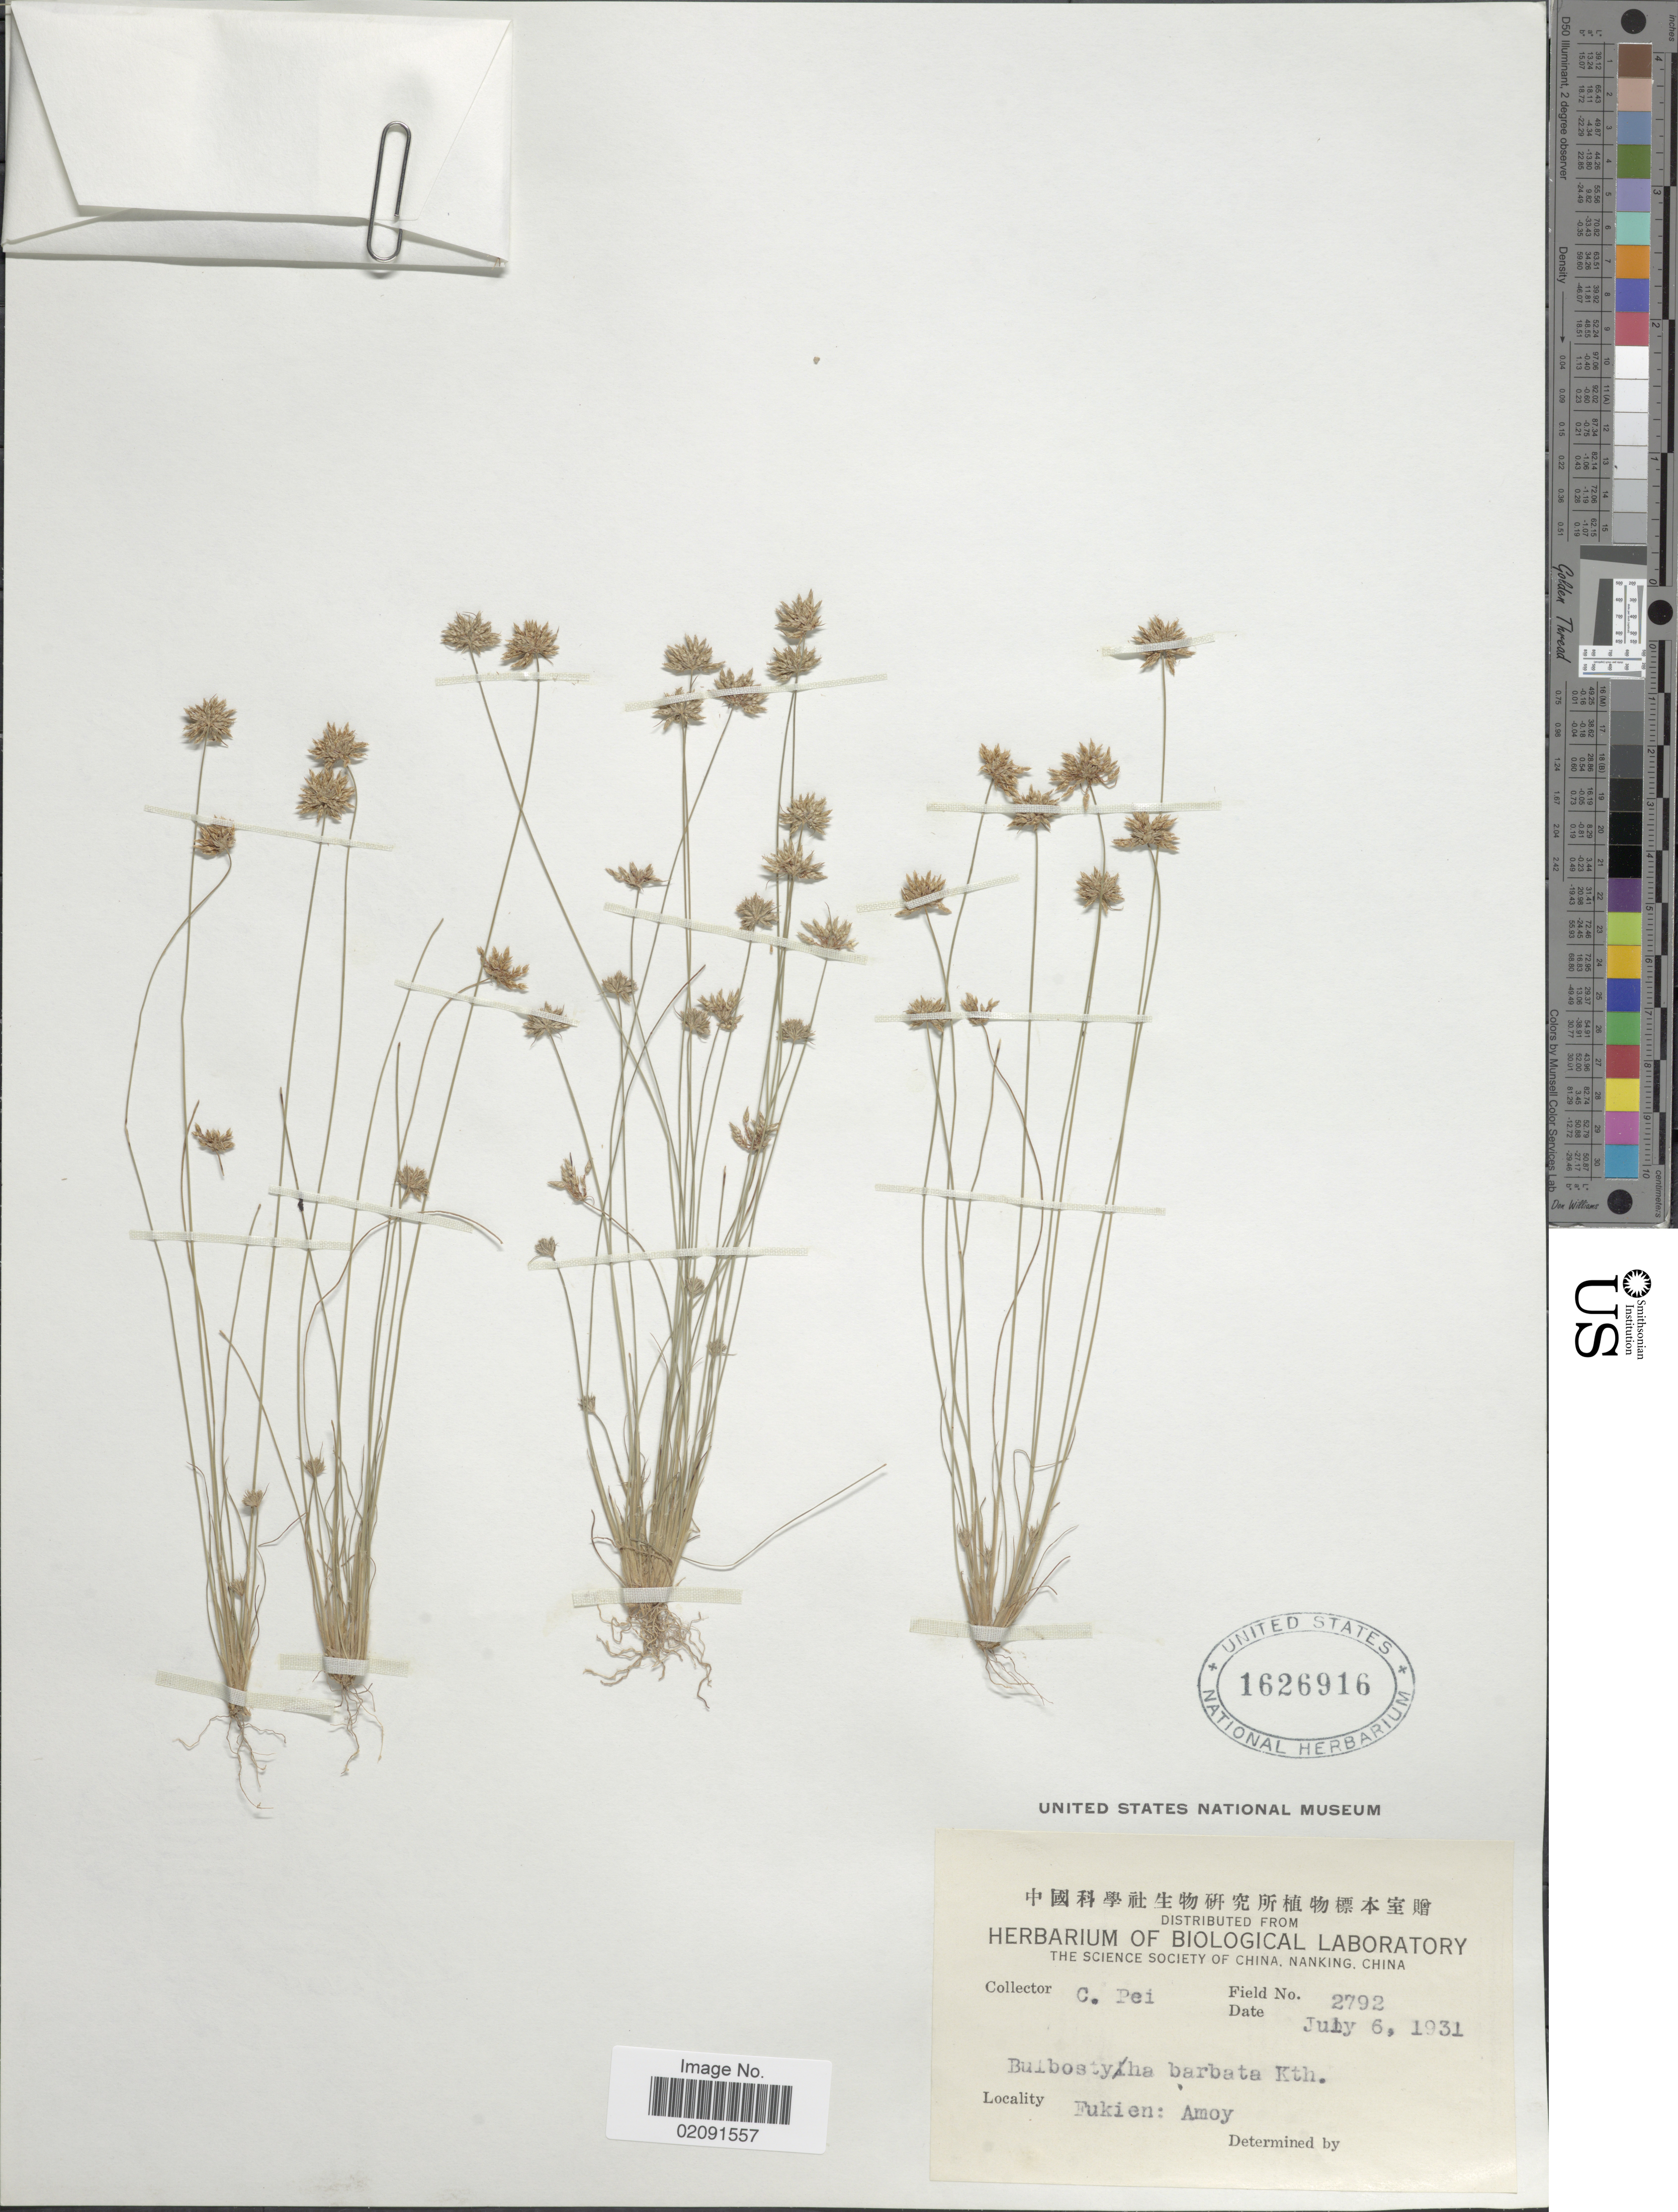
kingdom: Plantae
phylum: Tracheophyta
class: Liliopsida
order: Poales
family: Cyperaceae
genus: Bulbostylis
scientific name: Bulbostylis barbata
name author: (Rottb.) C.B. Clarke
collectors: C. P'ei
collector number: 2792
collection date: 1931-07-06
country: China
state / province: Fujian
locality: Fukien: Amoy.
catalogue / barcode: US 1626916